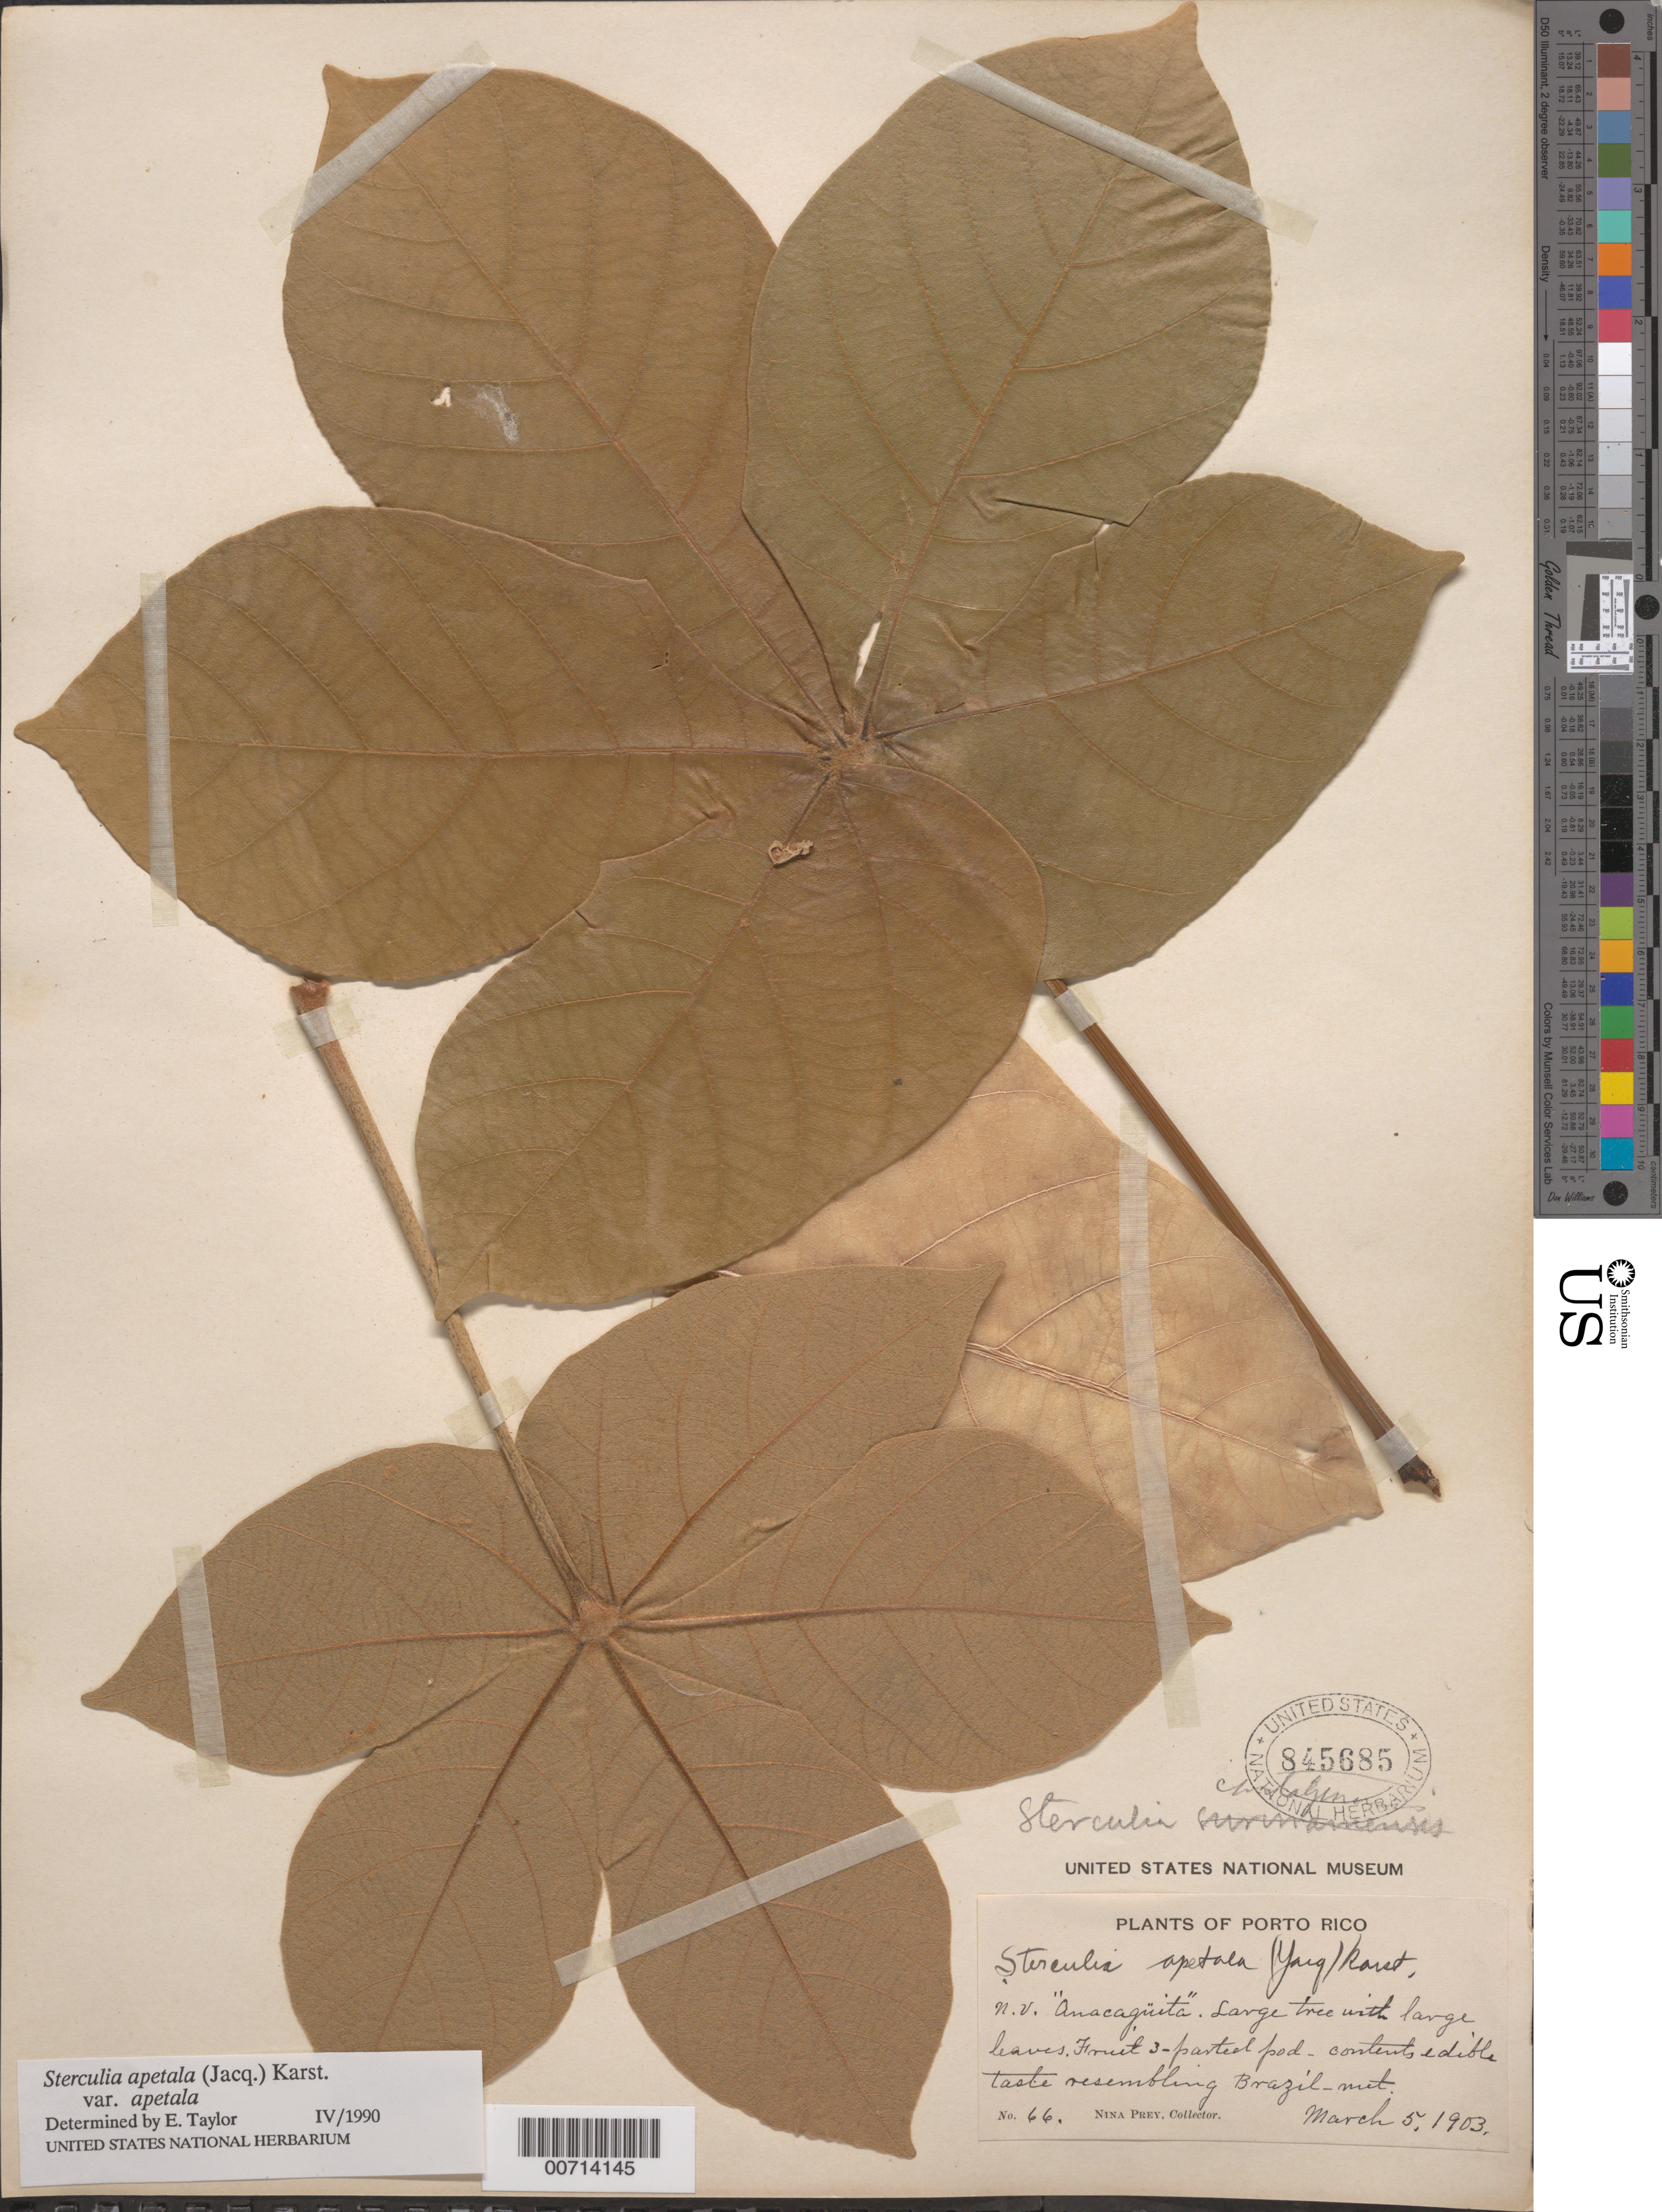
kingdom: Plantae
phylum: Tracheophyta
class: Magnoliopsida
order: Malvales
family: Malvaceae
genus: Sterculia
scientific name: Sterculia apetala var. apetala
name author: (Jacq.) H. Karst.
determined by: Taylor, E.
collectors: N. Prey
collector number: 66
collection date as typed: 05 Mar 1903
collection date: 1903-03-05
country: Puerto Rico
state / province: Ponce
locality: Sugar Plantation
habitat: On lowland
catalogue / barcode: US 845685